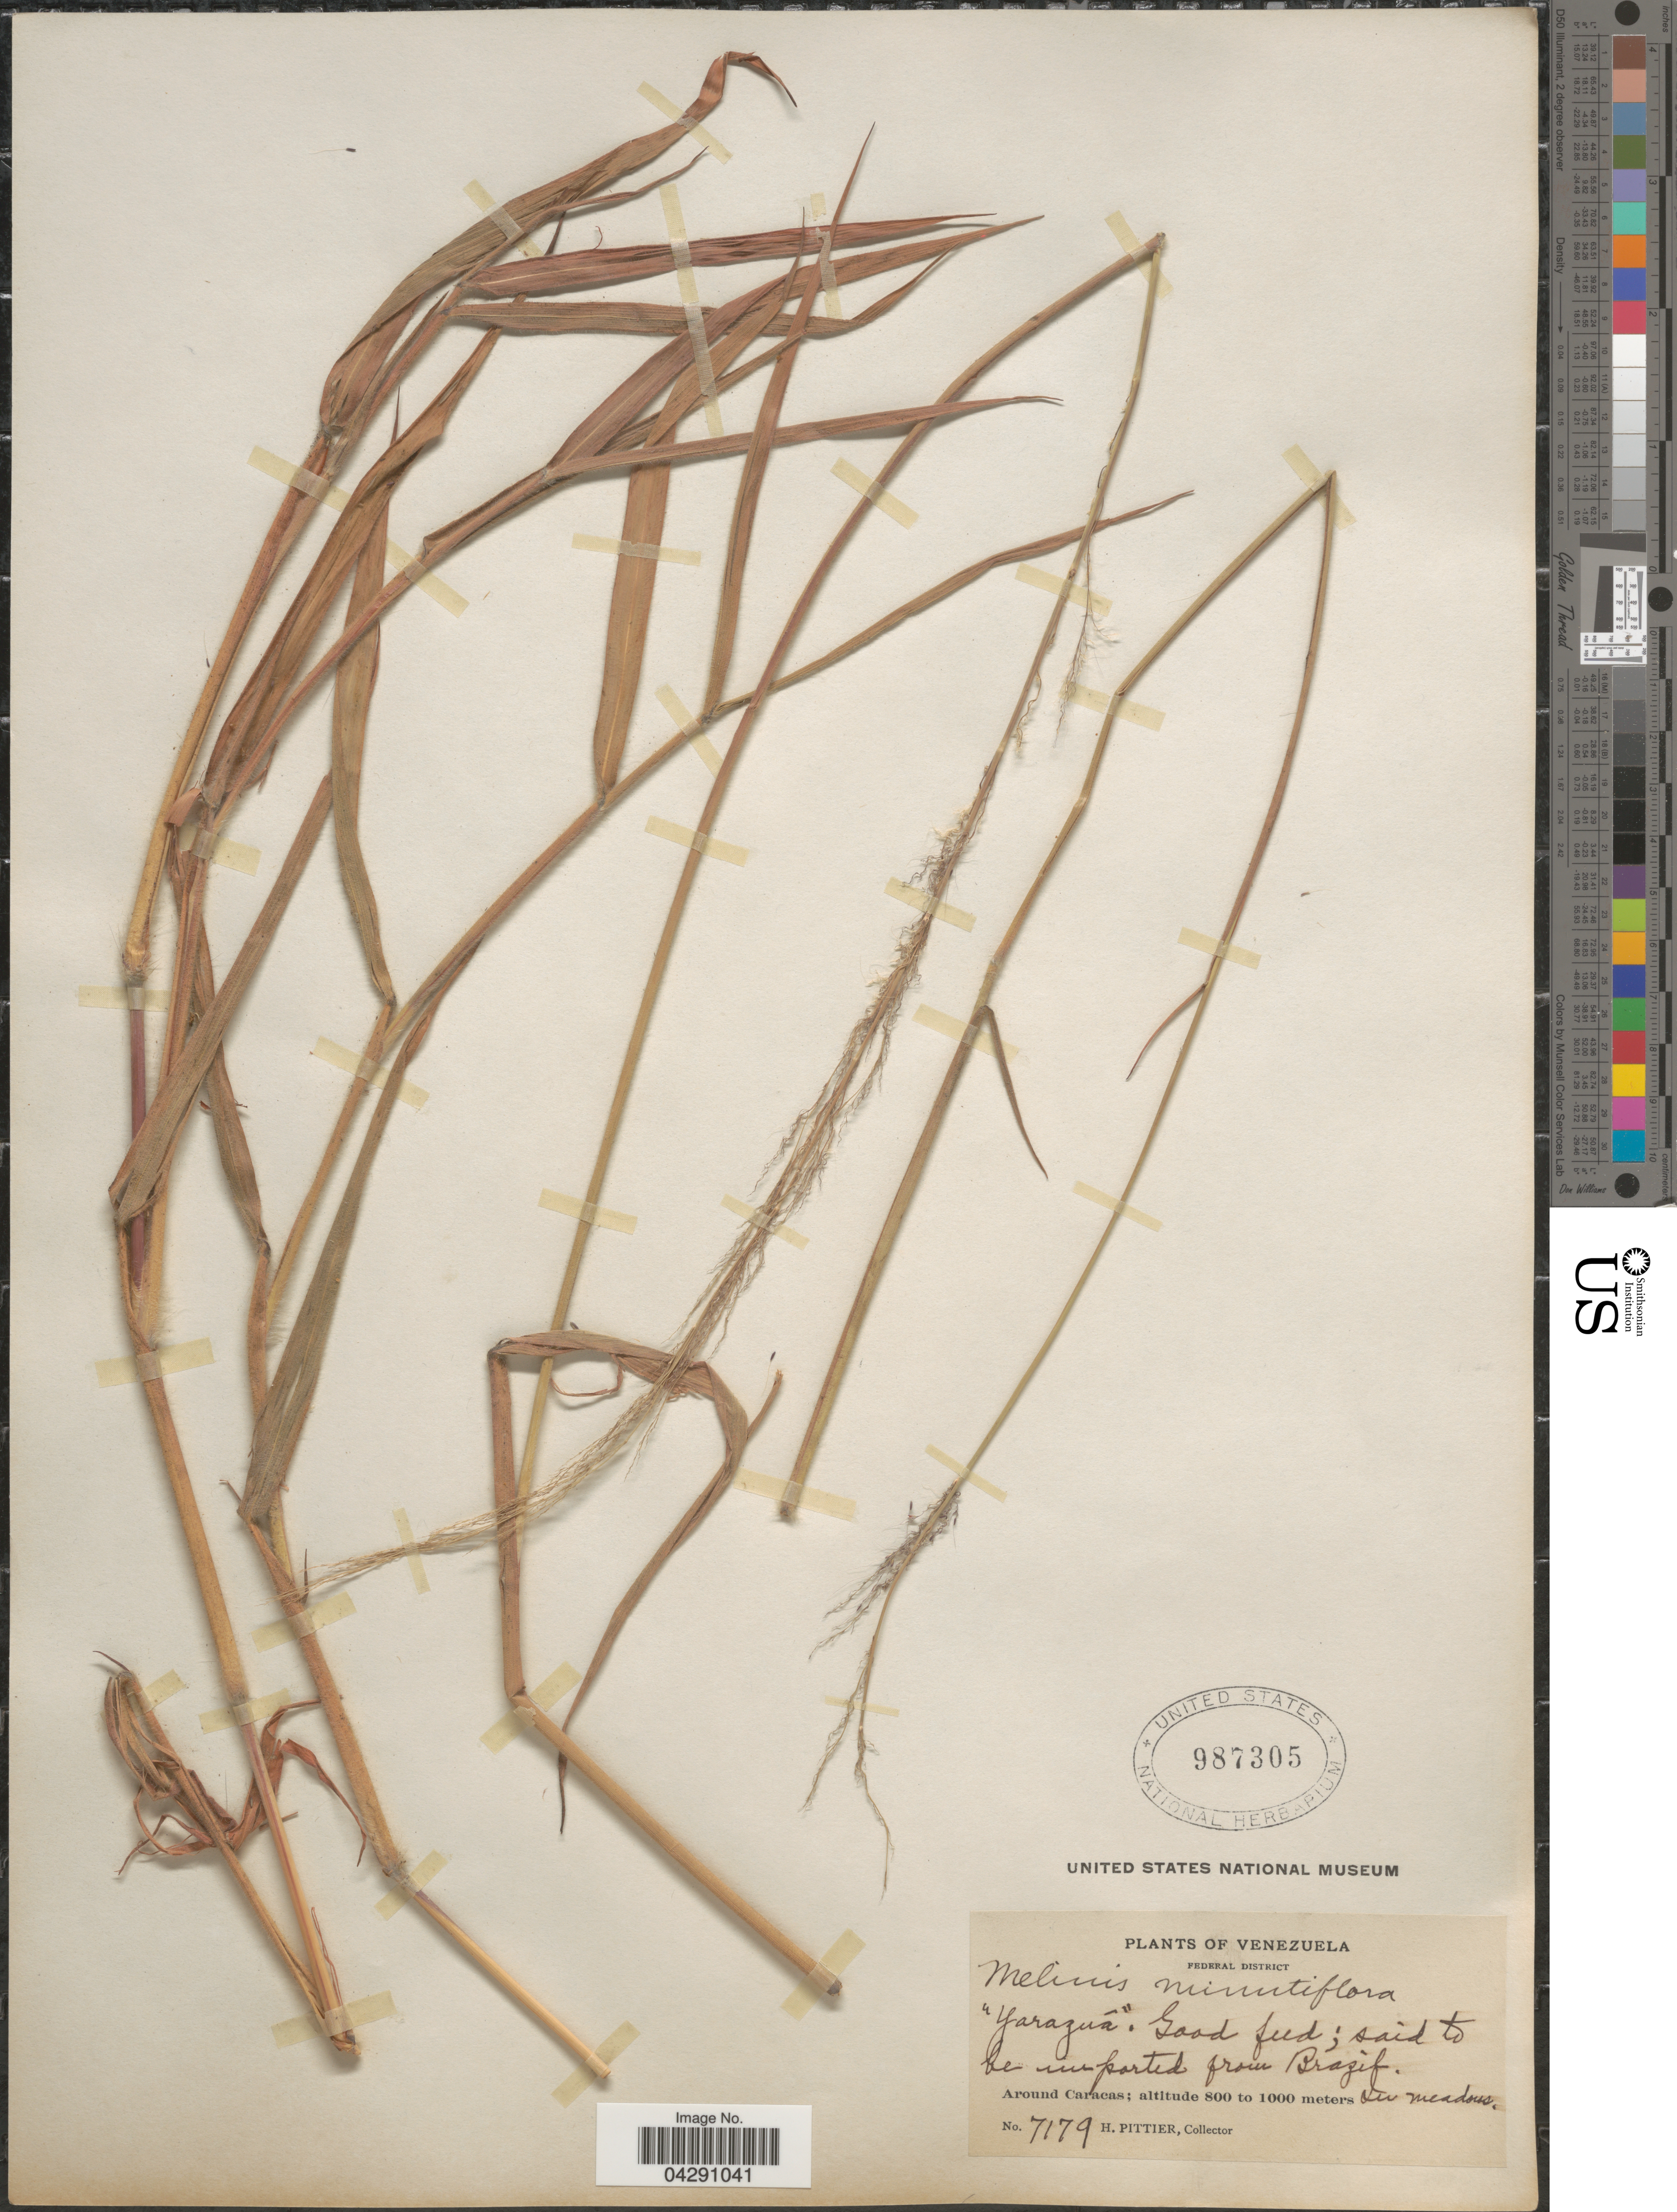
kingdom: Plantae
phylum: Tracheophyta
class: Liliopsida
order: Poales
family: Poaceae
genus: Melinis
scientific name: Melinis minutiflora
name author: P. Beauv.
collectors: H. F. Pittier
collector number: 7179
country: Venezuela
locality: Federal District. Around Caracas.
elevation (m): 800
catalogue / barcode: US 987305